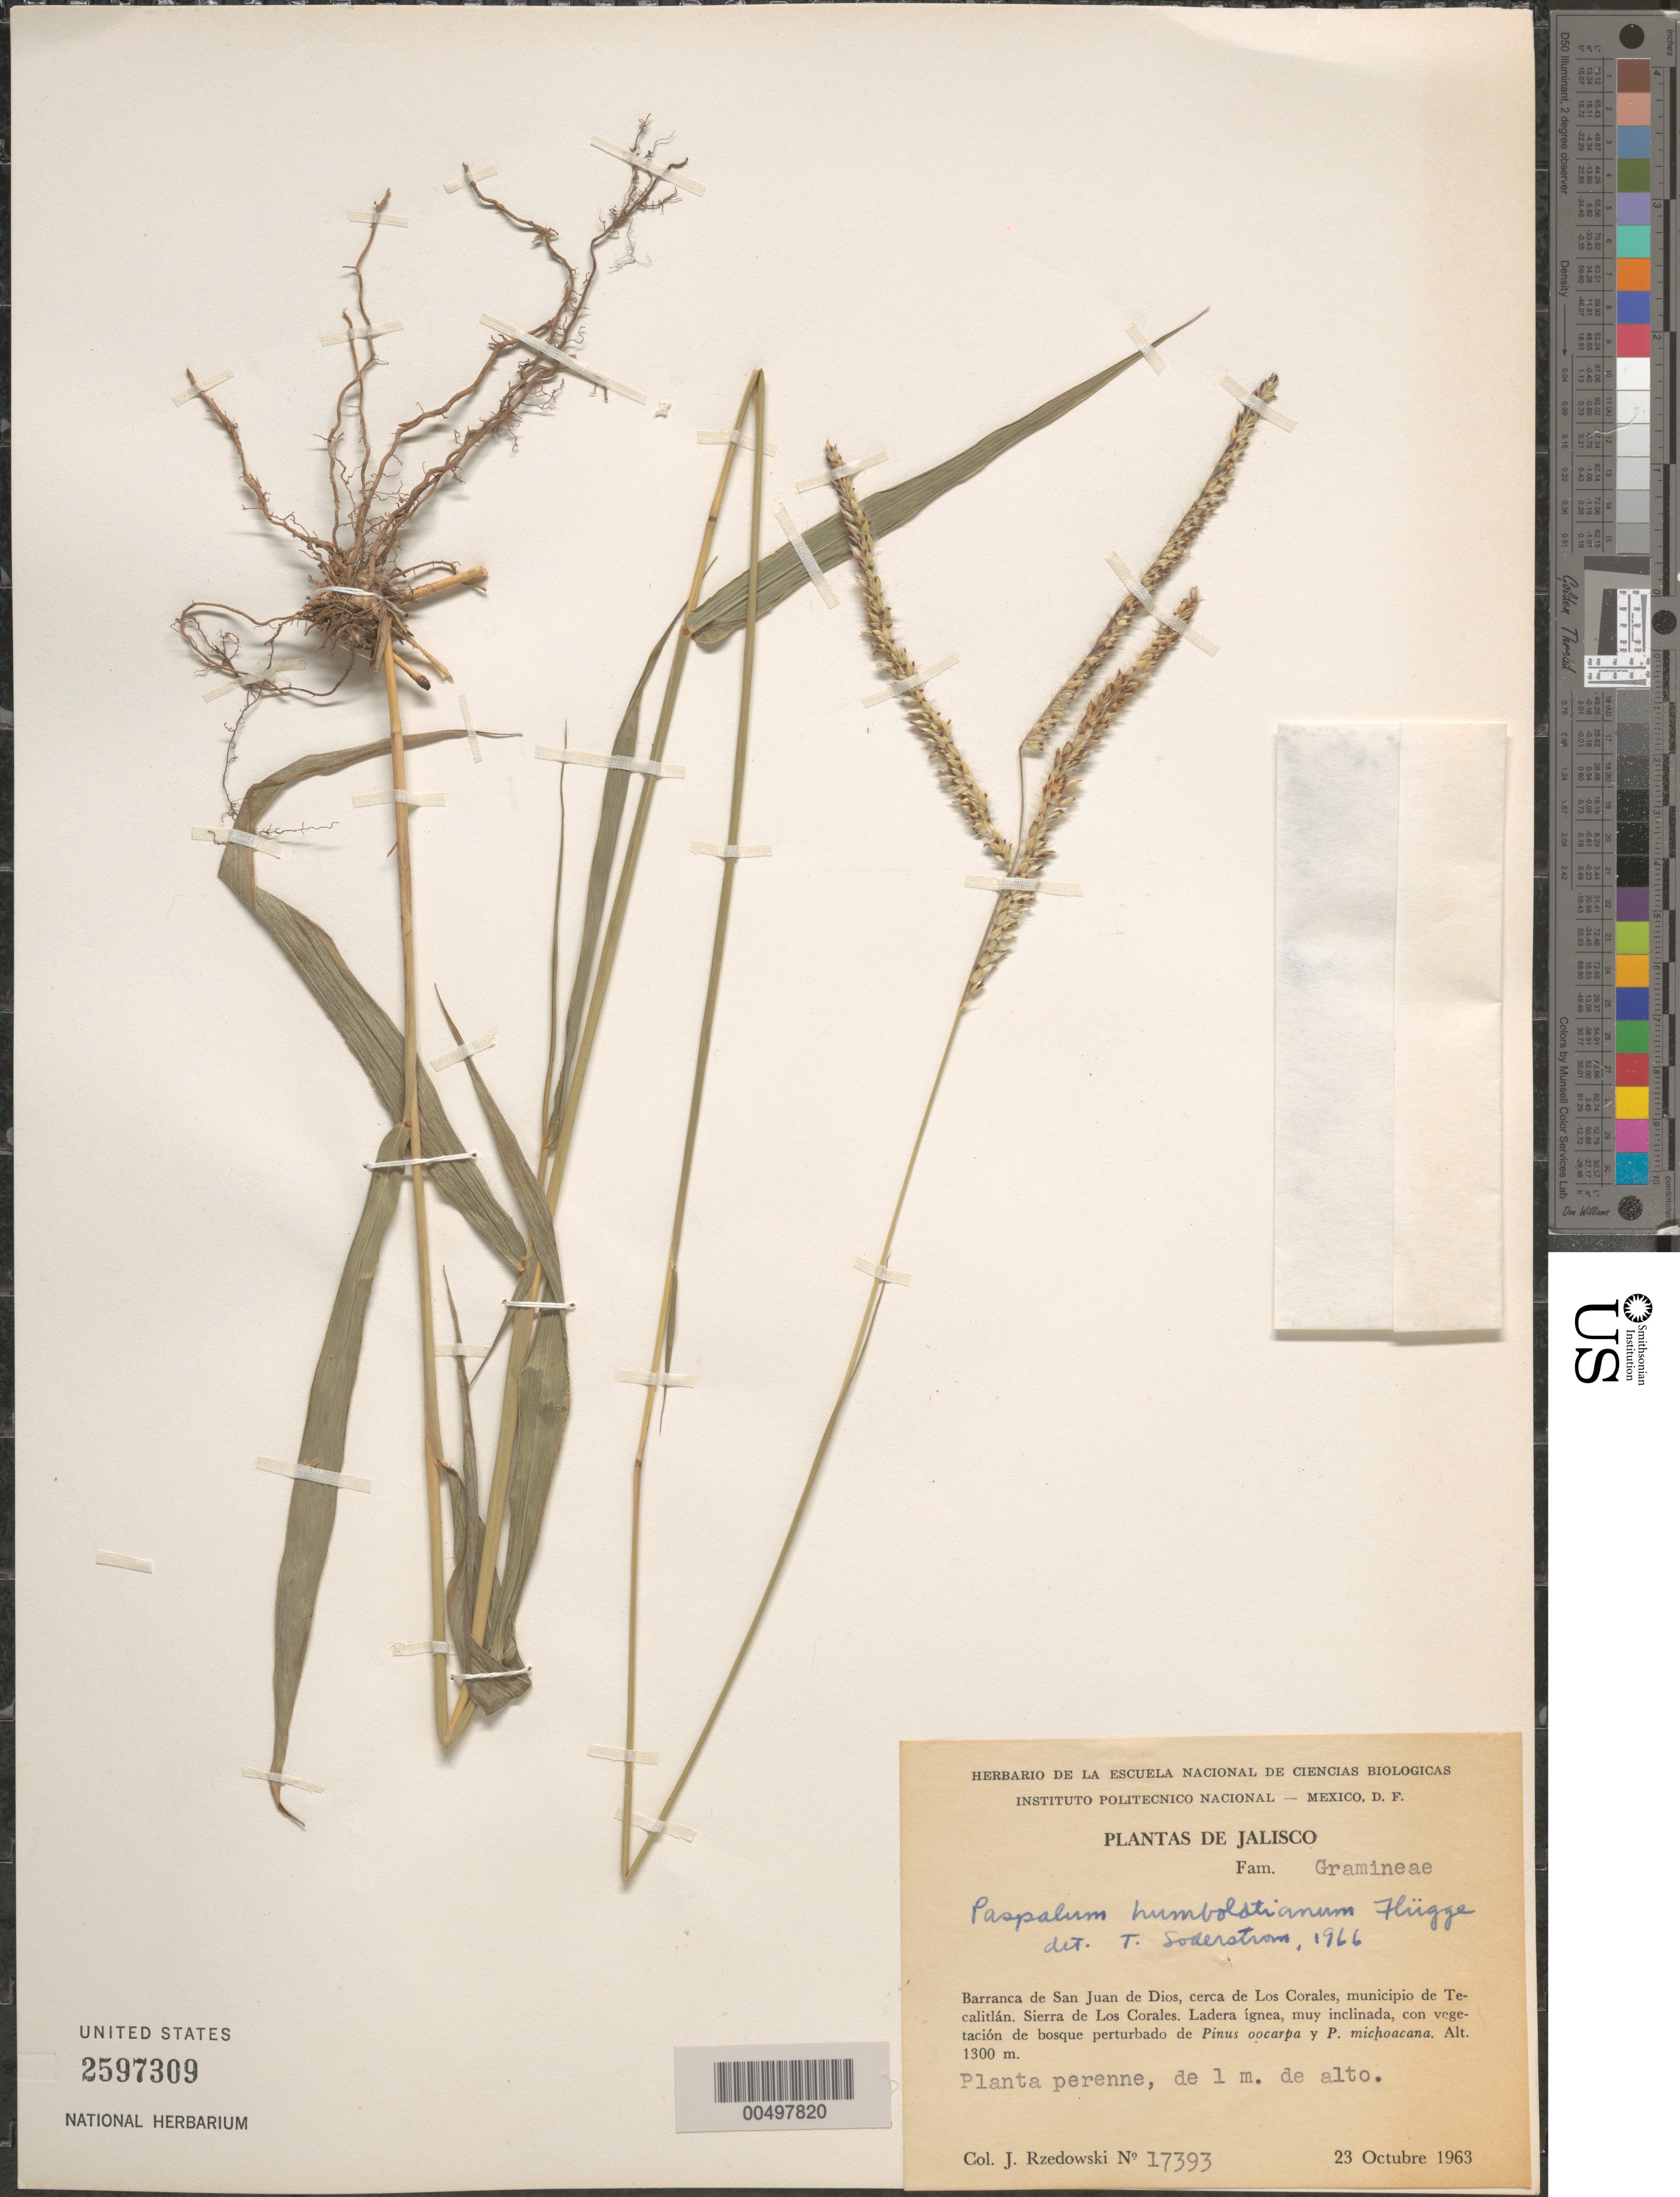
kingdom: Plantae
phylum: Tracheophyta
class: Liliopsida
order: Poales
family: Poaceae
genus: Paspalum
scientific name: Paspalum humboldtianum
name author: Flüggé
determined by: Soderstrom, T. R.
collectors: J. Rzedowski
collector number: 17393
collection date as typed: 23 Oct 1963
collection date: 1963-10-23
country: Mexico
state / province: Jalisco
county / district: Tecalitlán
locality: Barranca of San Juan de Dios, near Los Corales, Sierra de Los Corales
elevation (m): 1300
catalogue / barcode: US 2597309